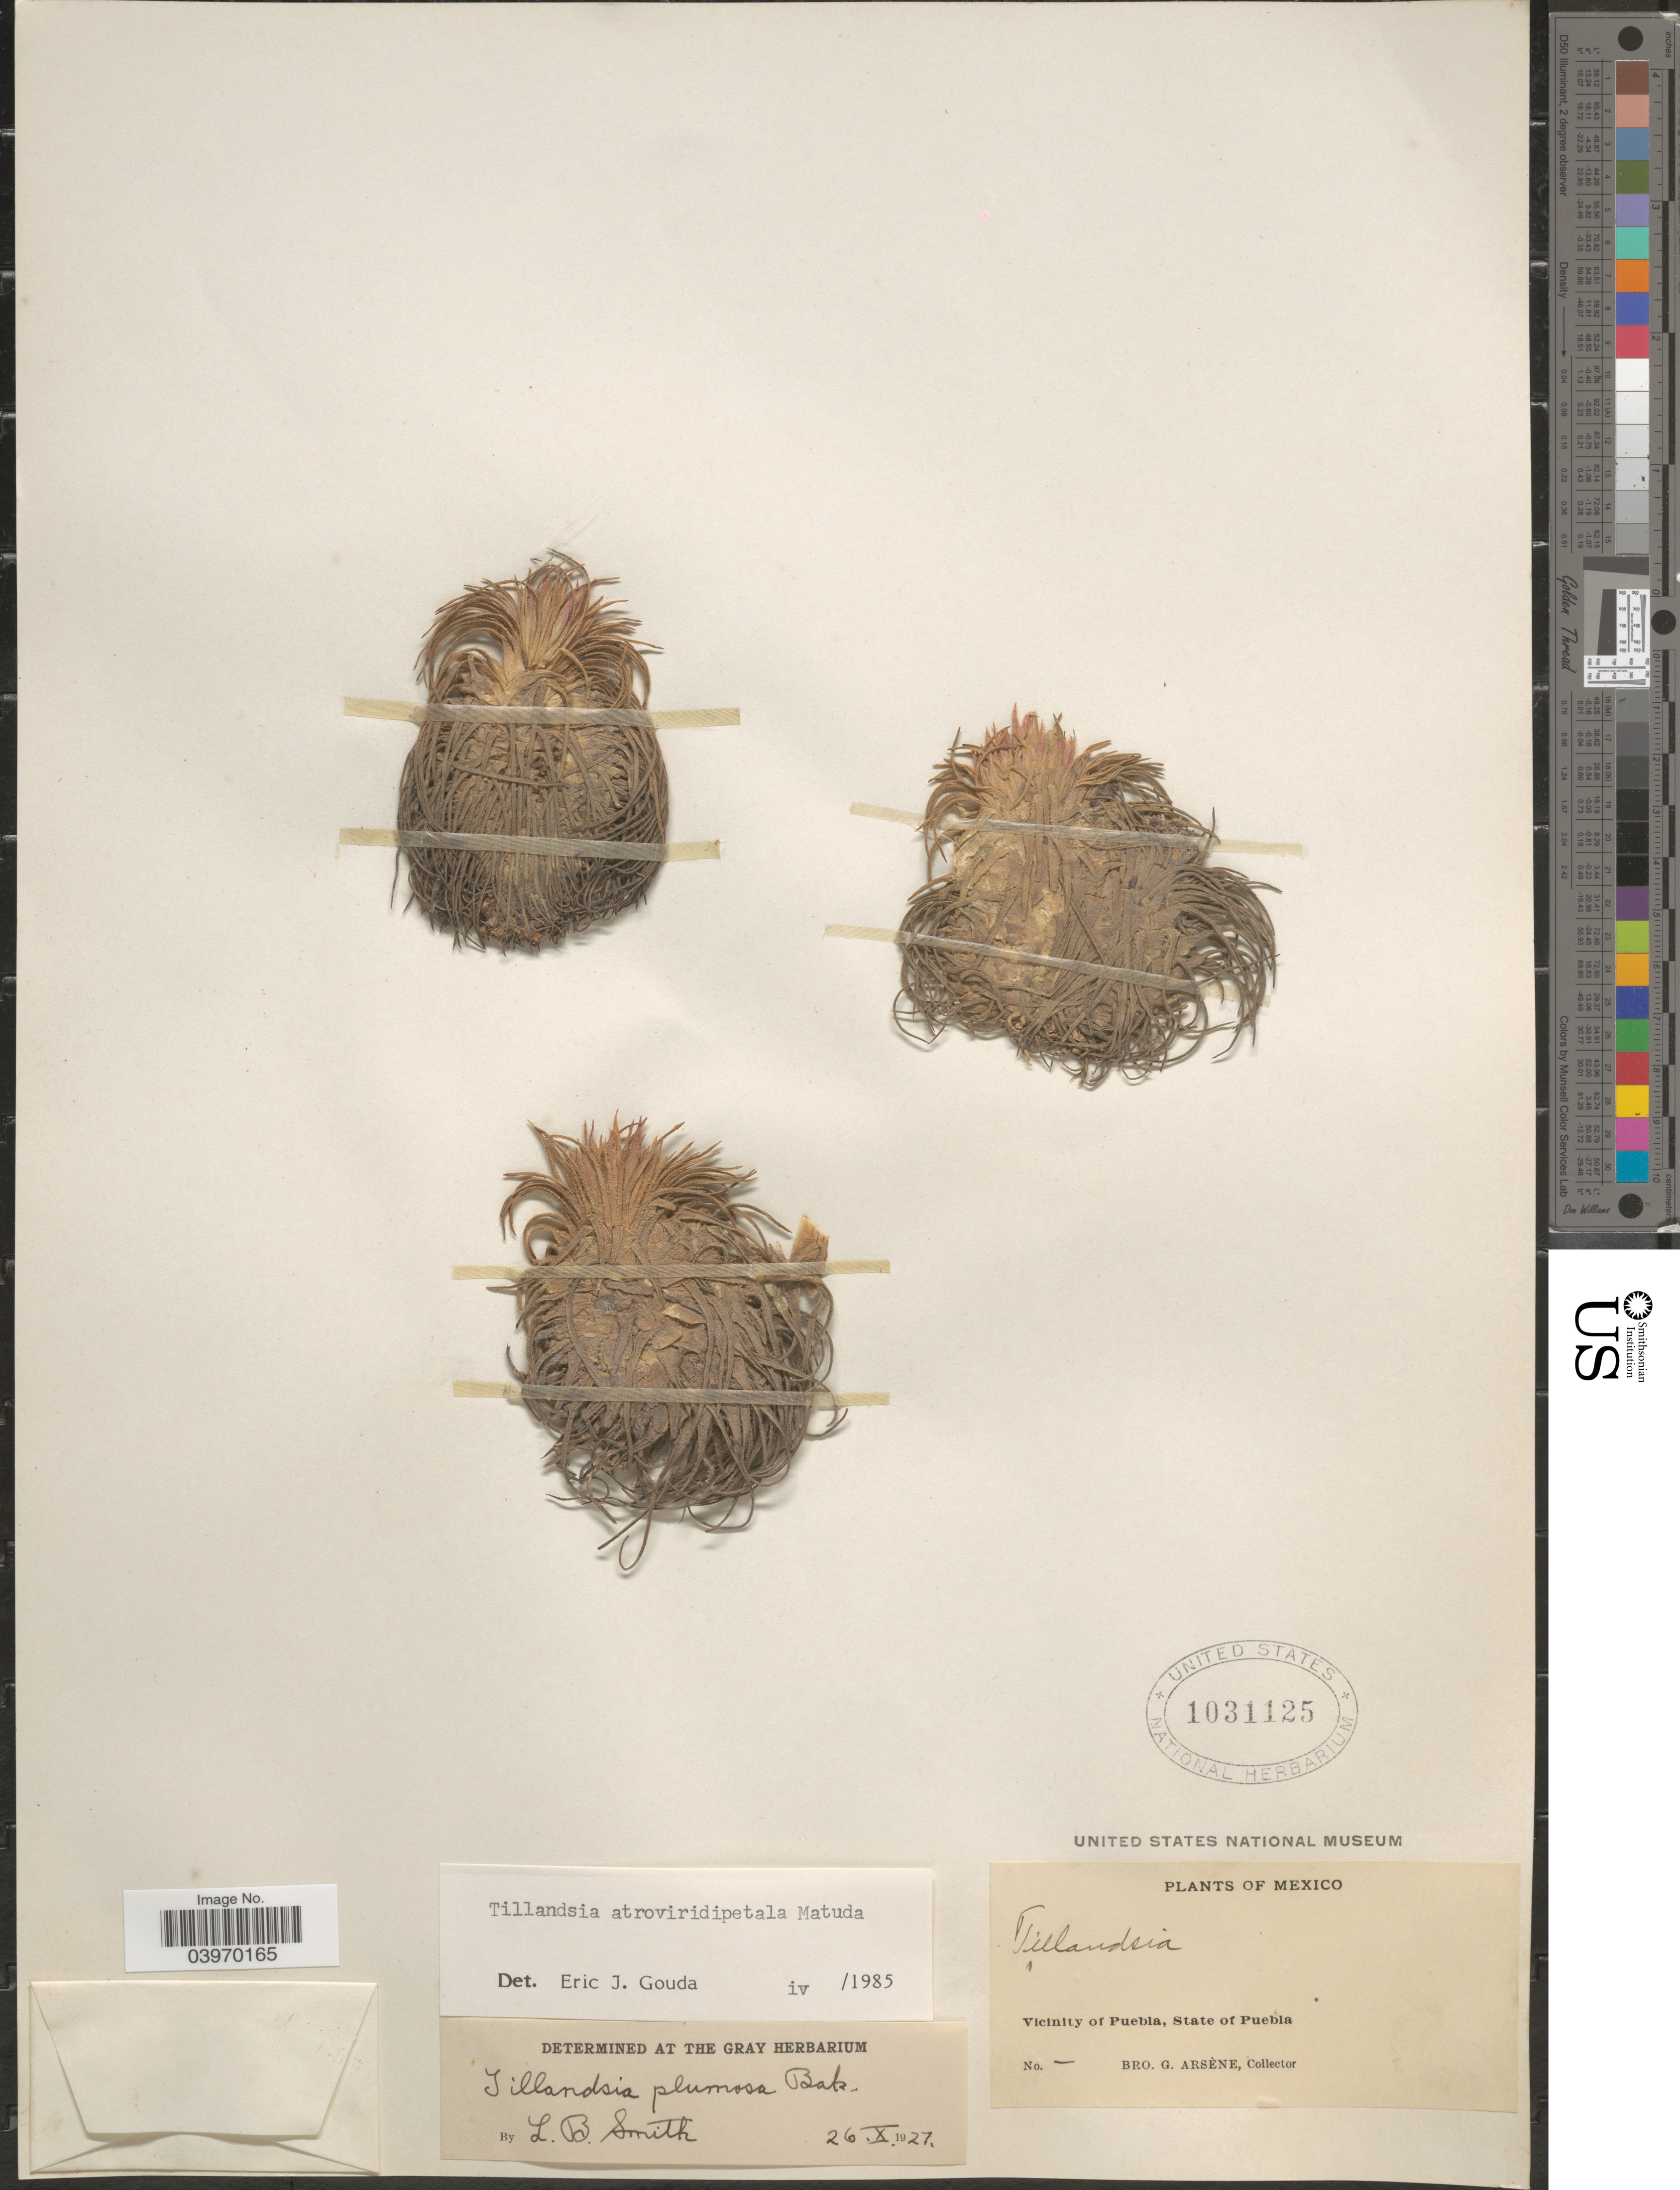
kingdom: Plantae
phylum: Tracheophyta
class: Liliopsida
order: Poales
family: Bromeliaceae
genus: Tillandsia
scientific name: Tillandsia plumosa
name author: Baker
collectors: Bro. G. Arsène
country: Mexico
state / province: Puebla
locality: Vicinity of Puebla.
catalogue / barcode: US 1031125